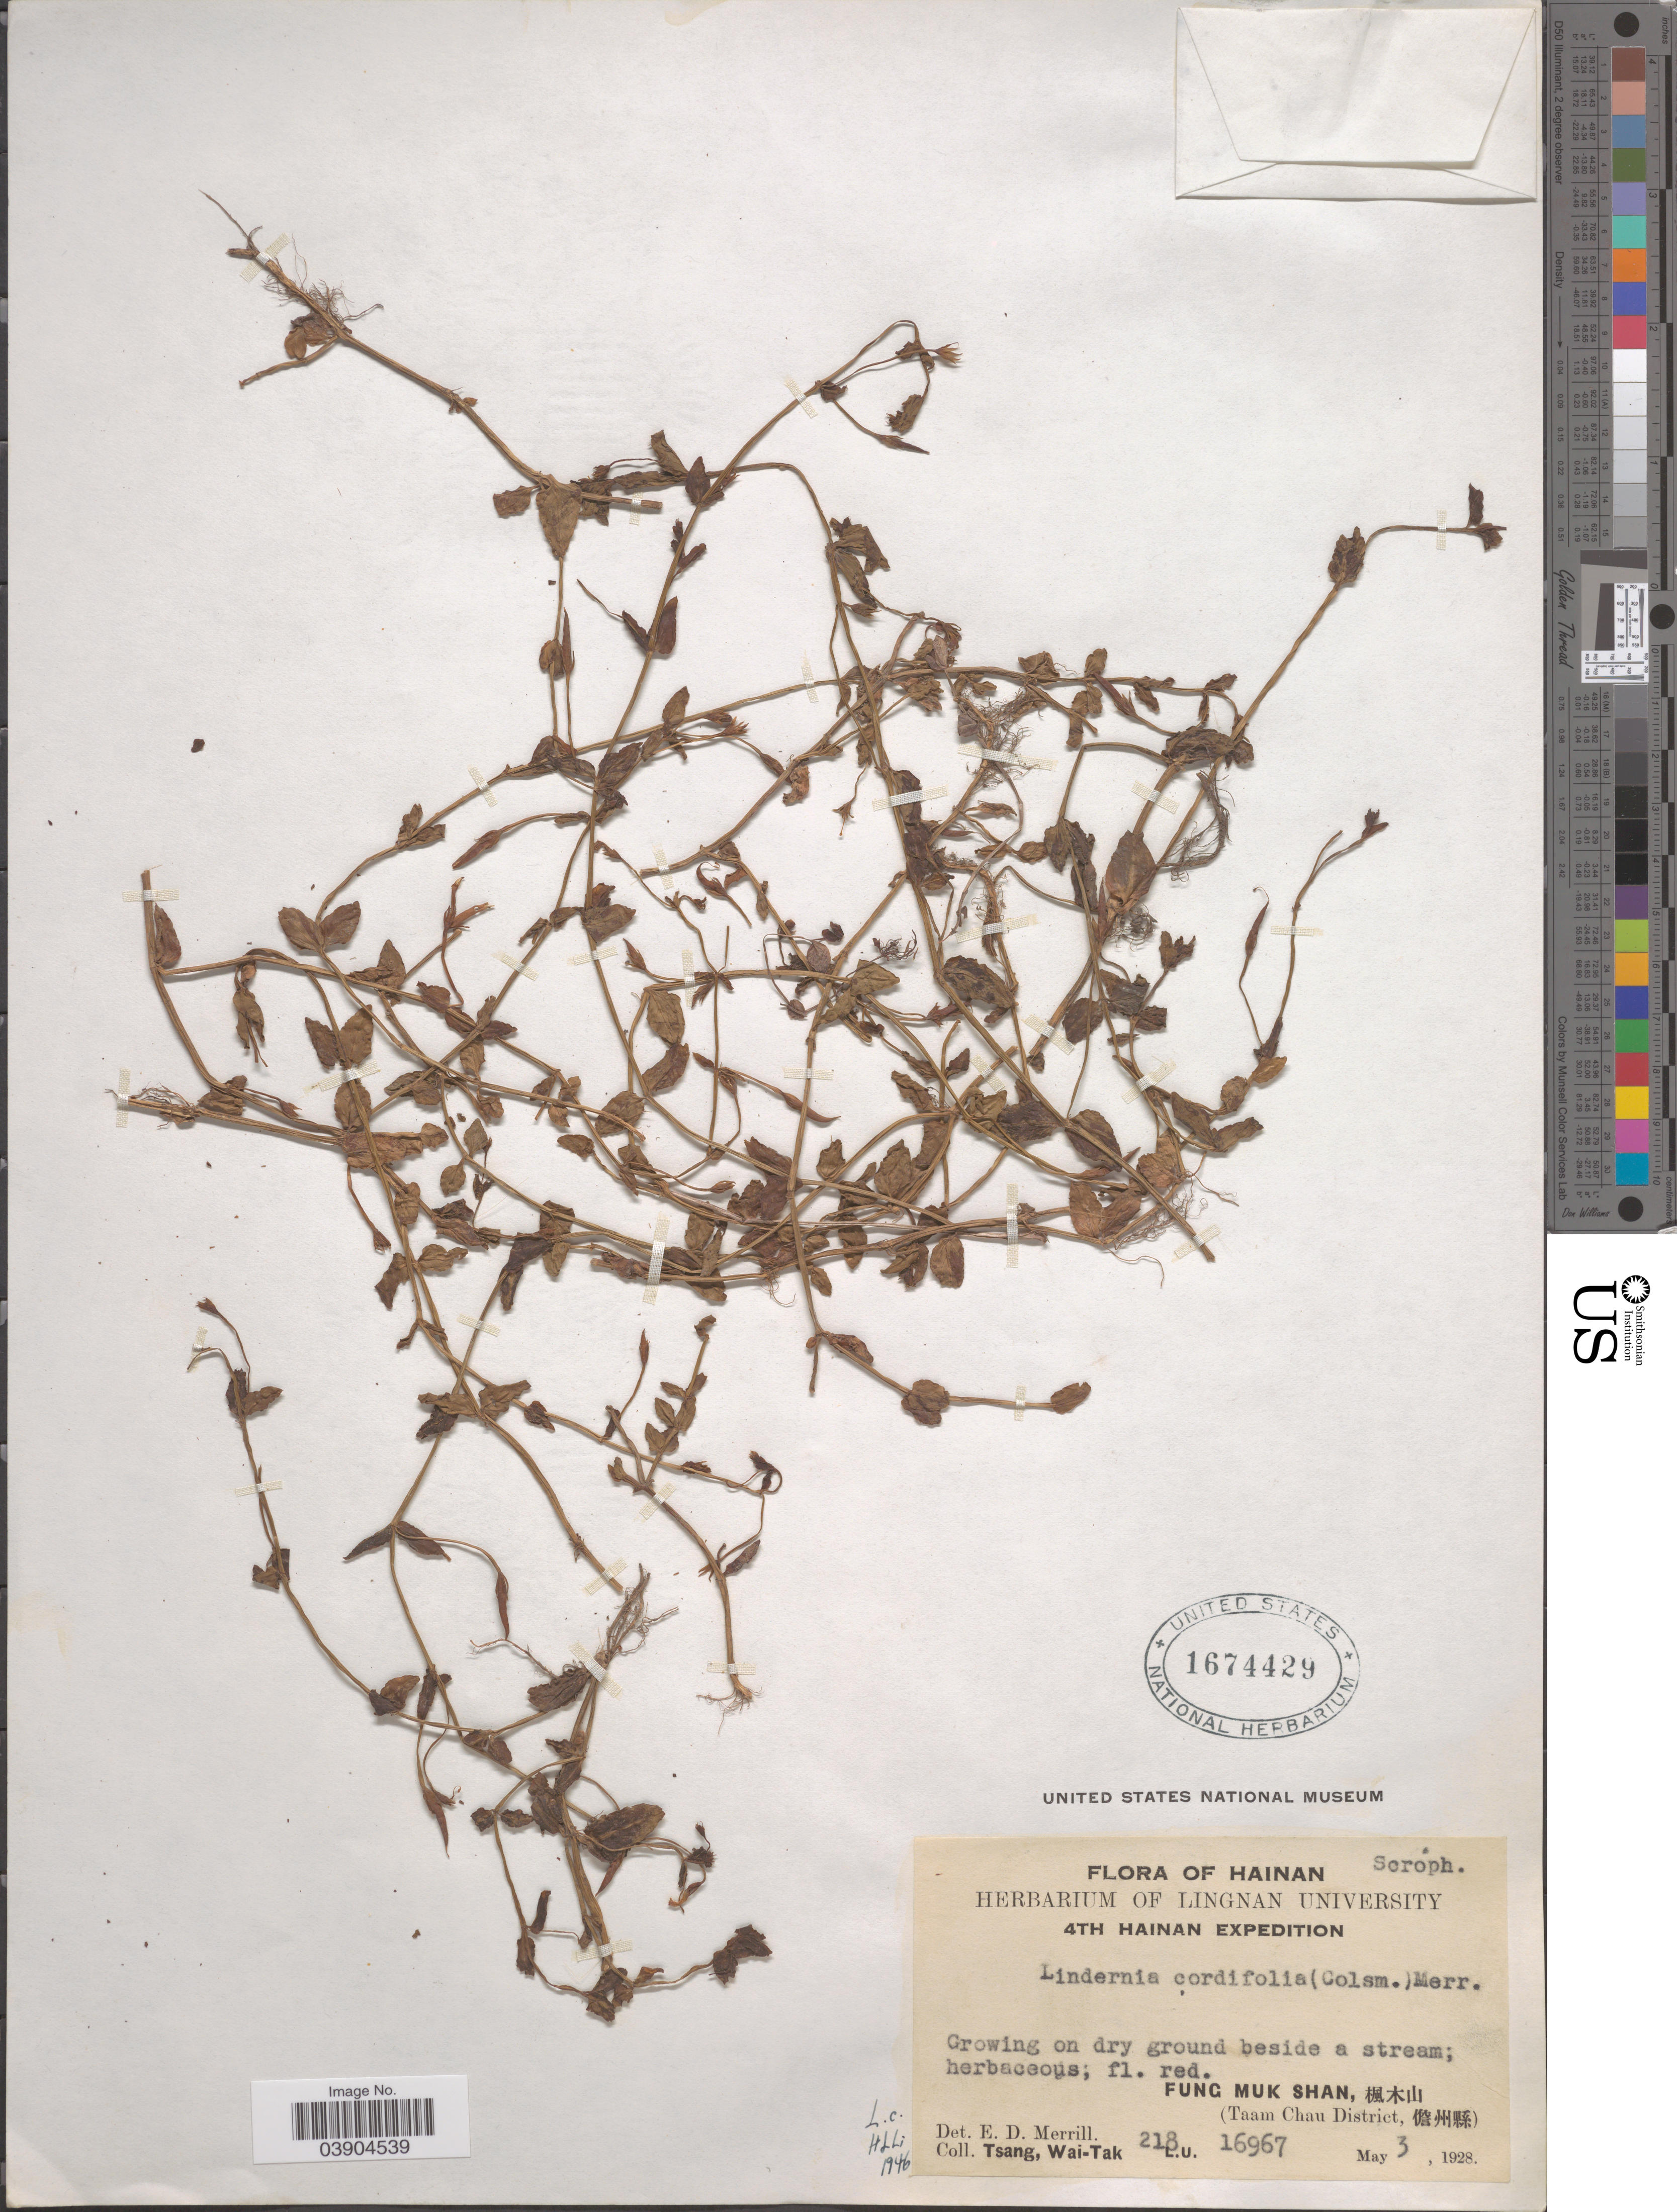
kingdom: Plantae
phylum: Tracheophyta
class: Magnoliopsida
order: Lamiales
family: Linderniaceae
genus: Lindernia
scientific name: Lindernia cordifolia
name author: (Colsm.) Merr.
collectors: W. T. Tsang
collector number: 218L.U.16967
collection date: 1928-05-03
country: China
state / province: Hainan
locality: Fung Muk Shan, X. (Taam Chau District, X).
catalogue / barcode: US 1674429